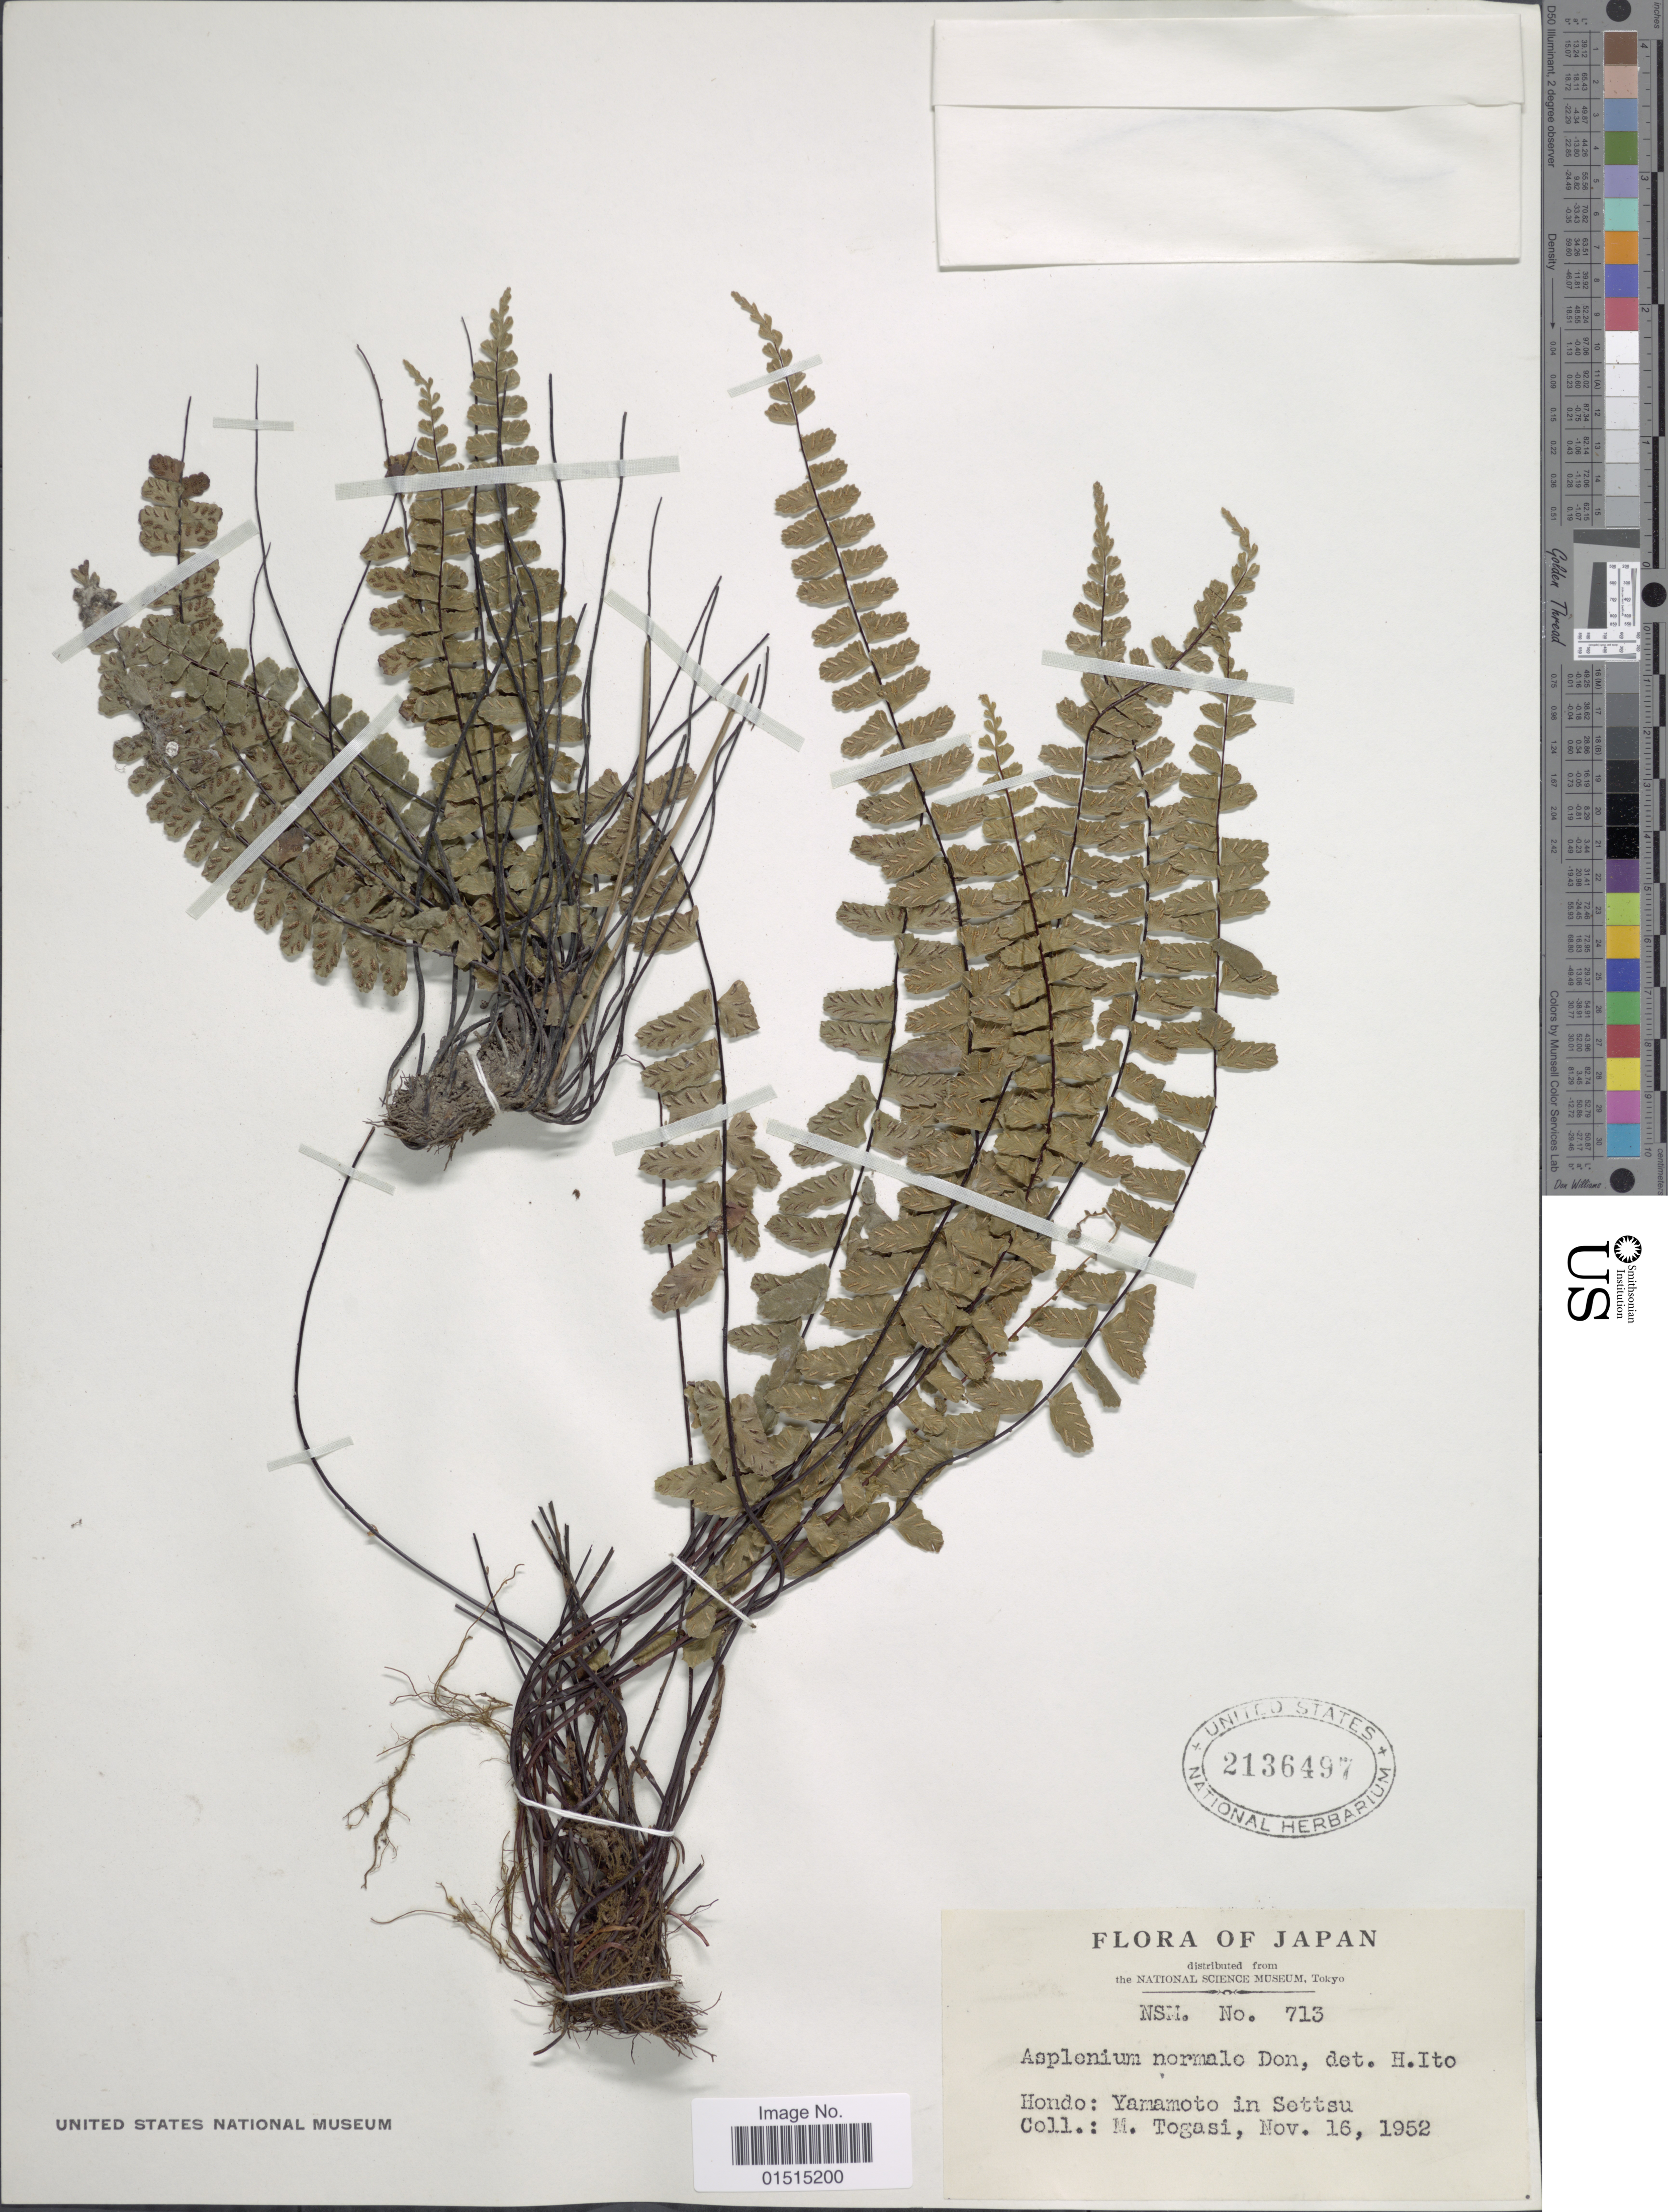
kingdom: Plantae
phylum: Tracheophyta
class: Polypodiopsida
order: Polypodiales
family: Aspleniaceae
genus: Asplenium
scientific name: Asplenium normale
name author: D. Don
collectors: M. Togasi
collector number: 713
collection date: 1952-11-16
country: Japan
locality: Hondo: Yamamoto in Settsu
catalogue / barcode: US 2136497